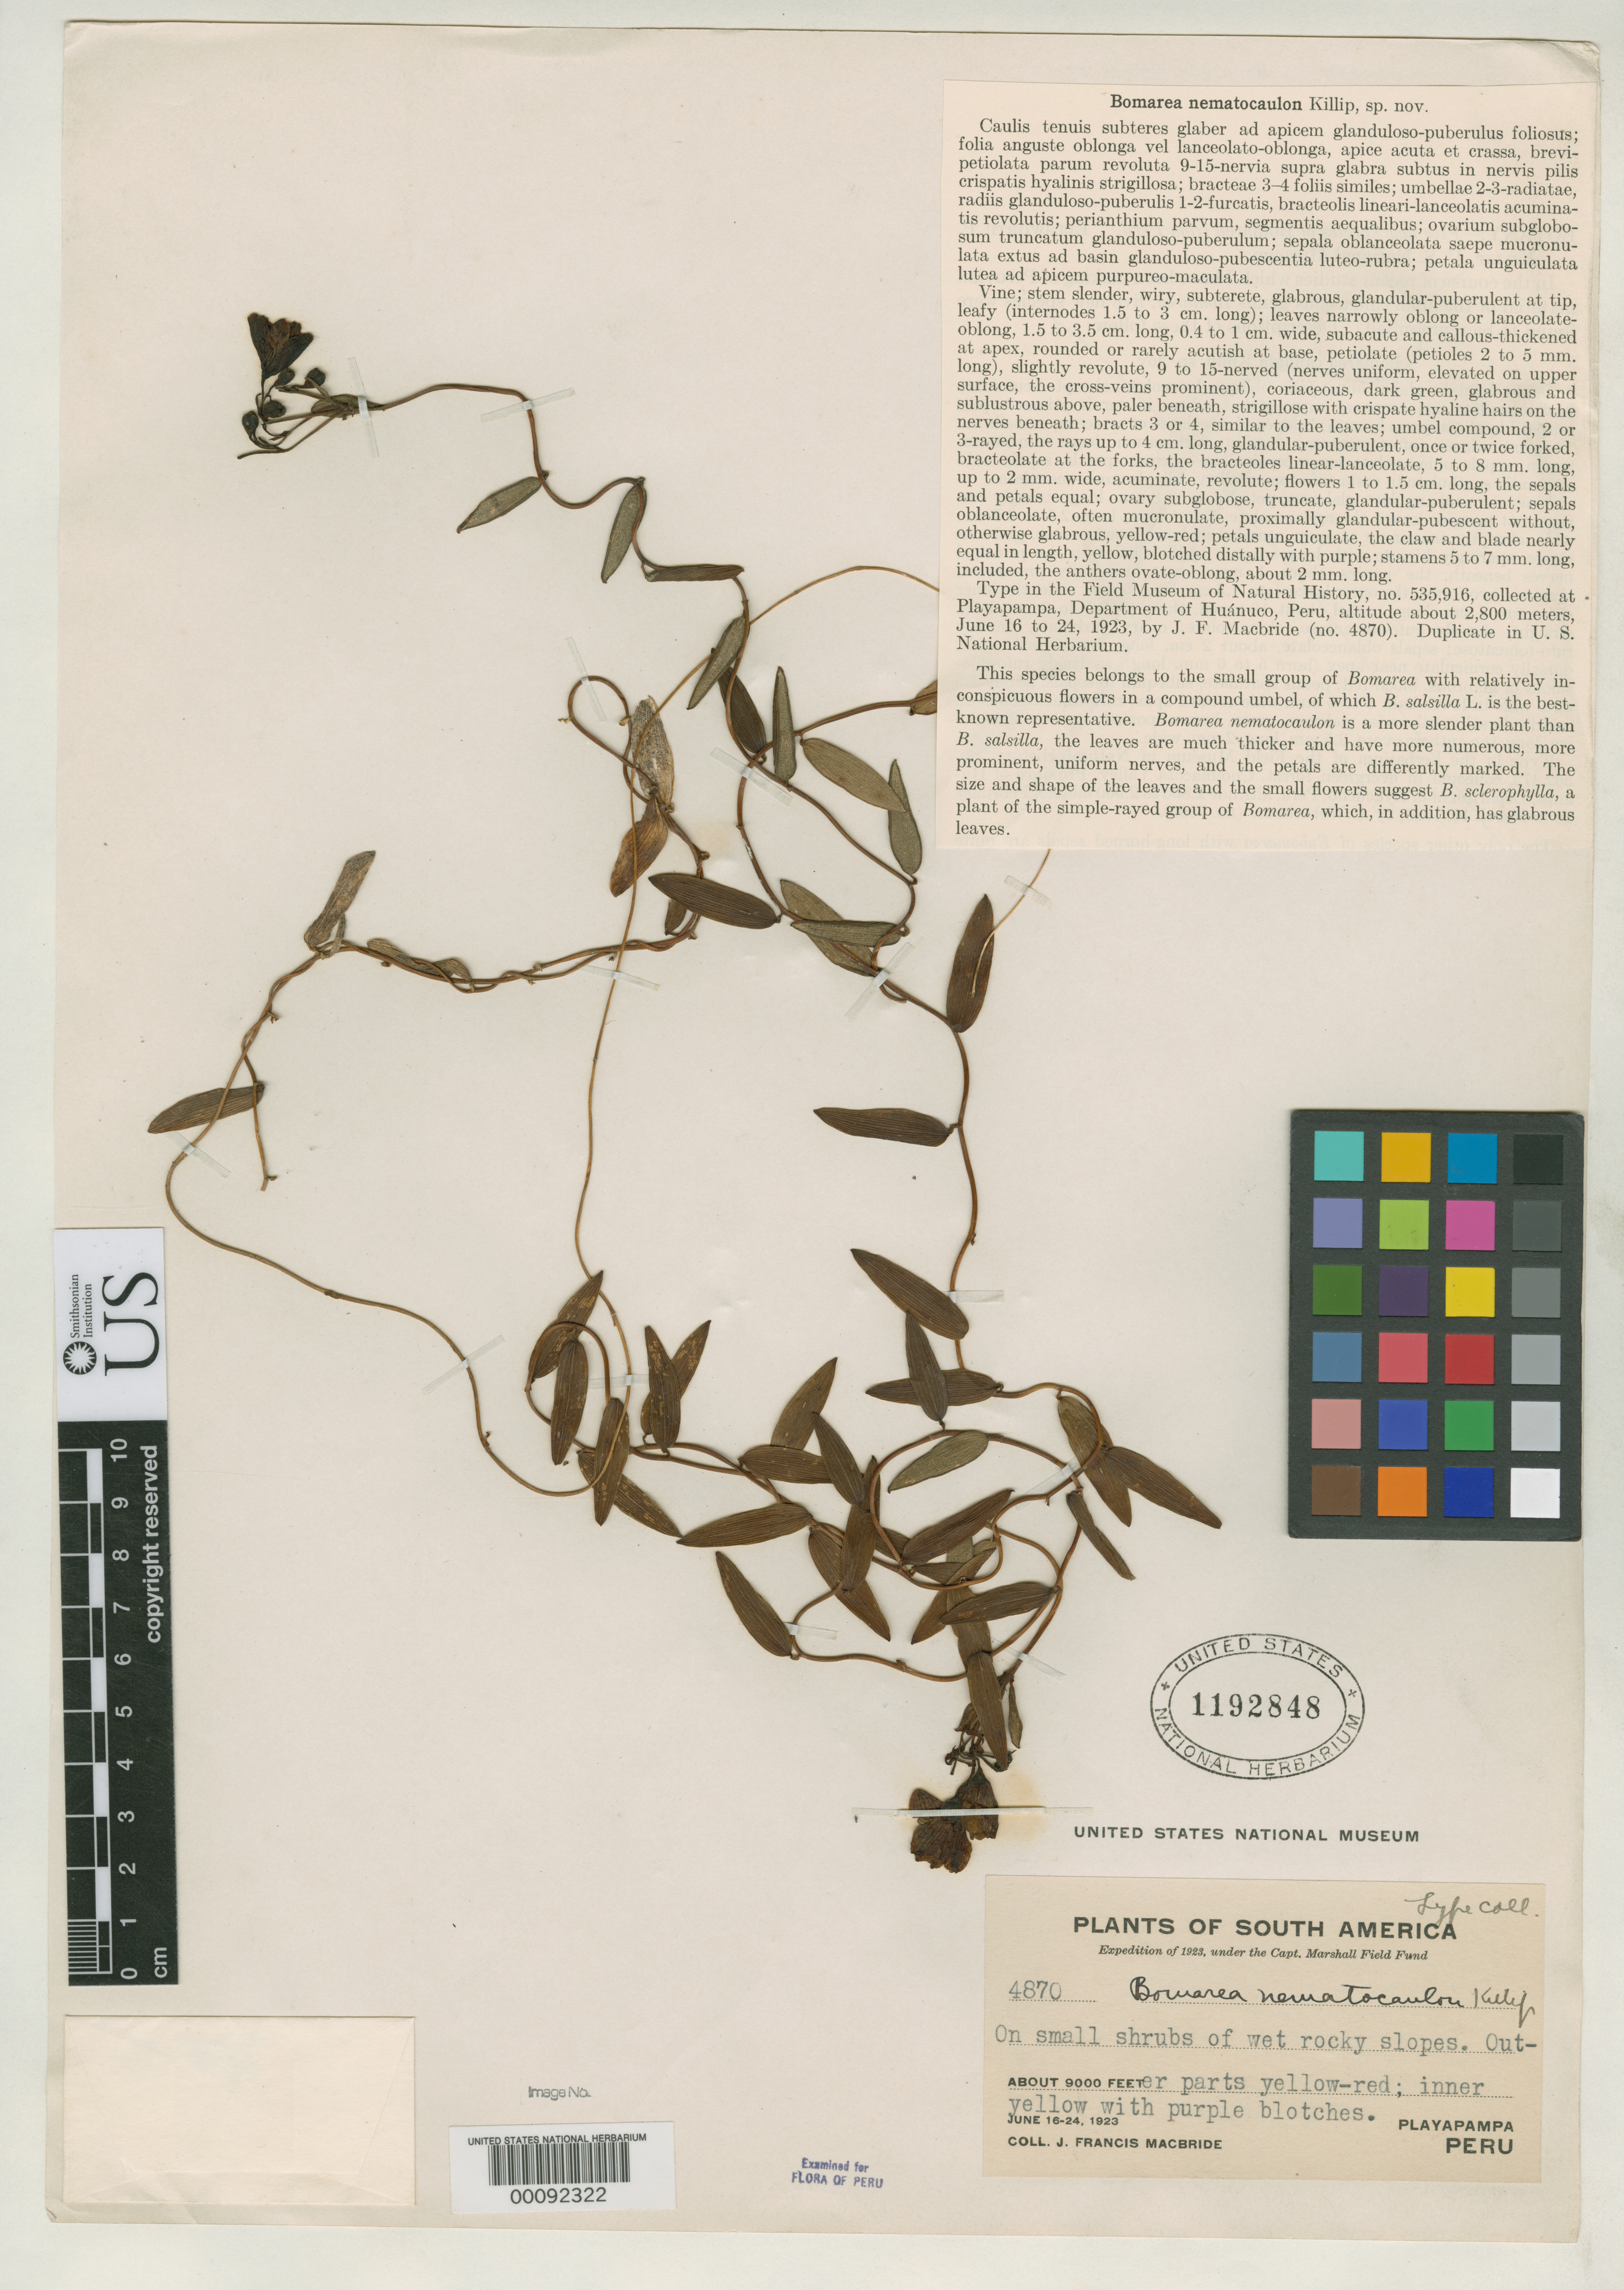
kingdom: Plantae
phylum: Tracheophyta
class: Liliopsida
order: Liliales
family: Alstroemeriaceae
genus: Bomarea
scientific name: Bomarea nematocaulon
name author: Killip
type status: Isotype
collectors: J. F. Macbride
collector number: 4870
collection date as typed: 16 Jun 1923 to 24 Jun 1923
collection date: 1923-06-16/1923-06-24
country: Peru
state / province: Huánuco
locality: Playapampa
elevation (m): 2800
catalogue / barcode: US 1192848